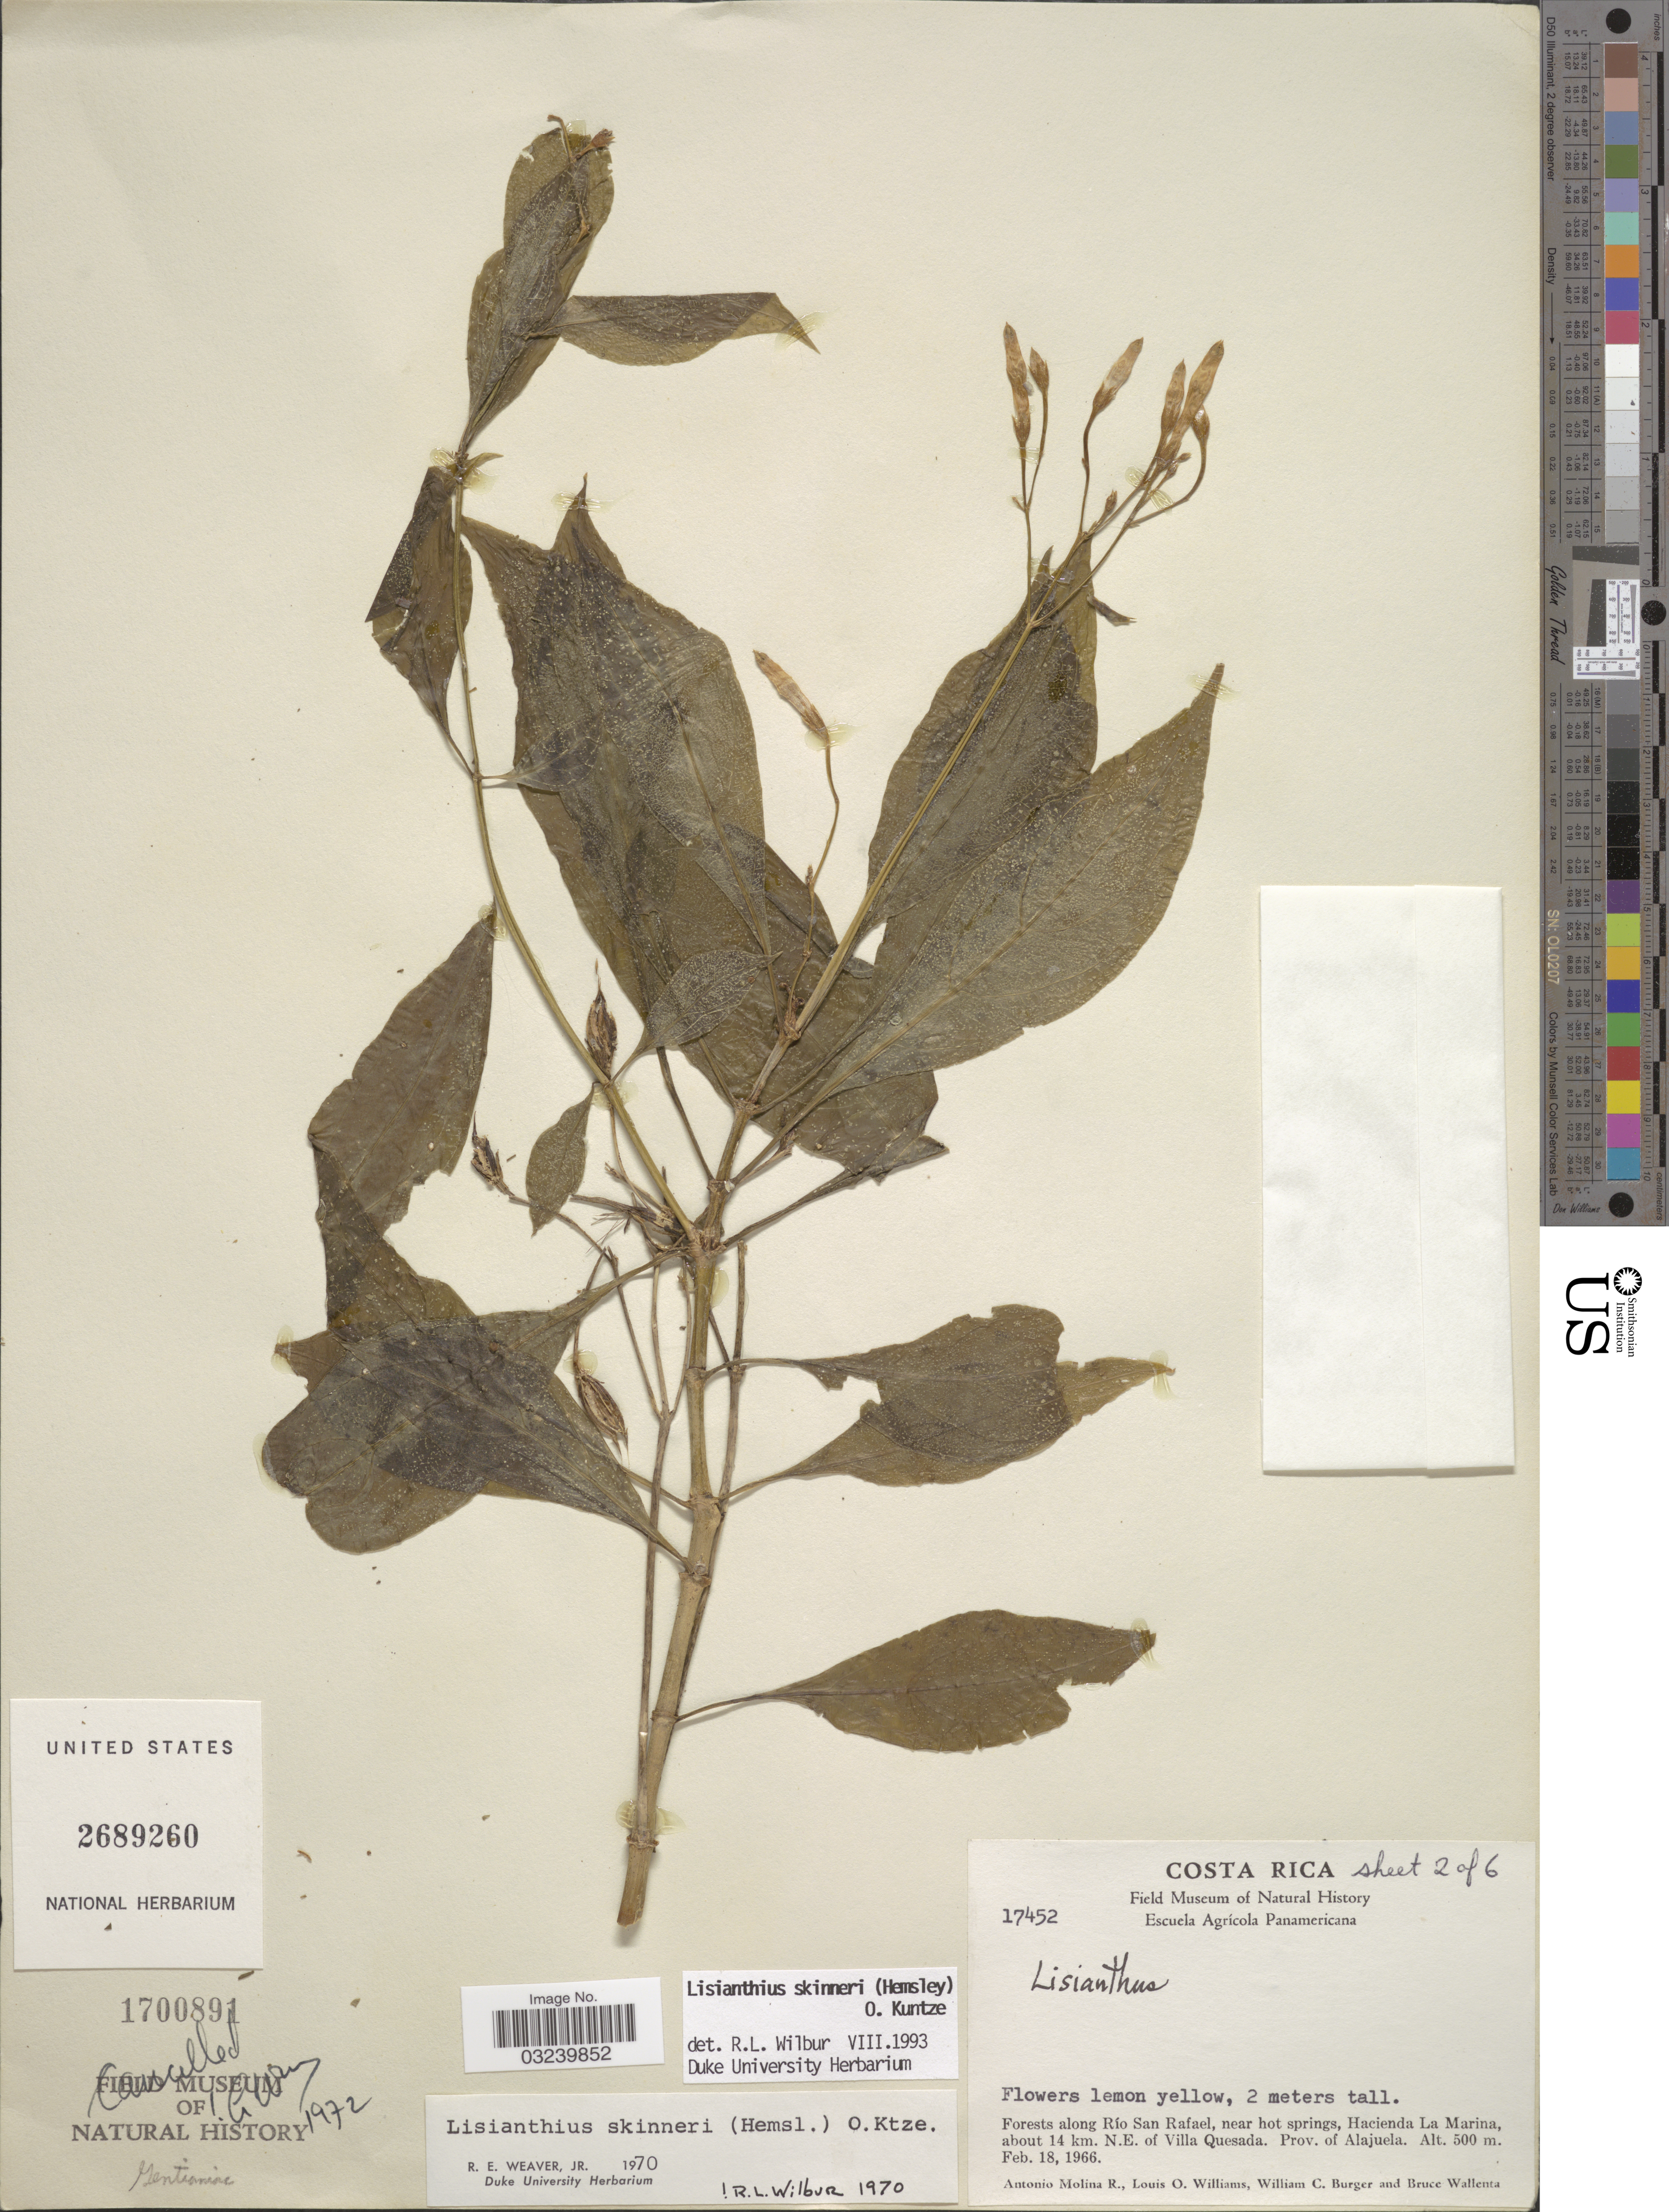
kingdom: Plantae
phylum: Tracheophyta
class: Magnoliopsida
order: Gentianales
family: Gentianaceae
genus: Lisianthius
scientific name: Lisianthius skinneri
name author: (Hemsl.) Kuntze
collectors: A. Molina R., L. O. Williams, W. Burger & B. Wallenta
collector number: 17452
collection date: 1966-02-18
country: Costa Rica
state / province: Alajuela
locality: Foresta along Río San Rafael, near hot springs, Hacienda La Marina, about 14 km. N.E. of Villa Quesada.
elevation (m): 500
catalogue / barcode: US 2689260